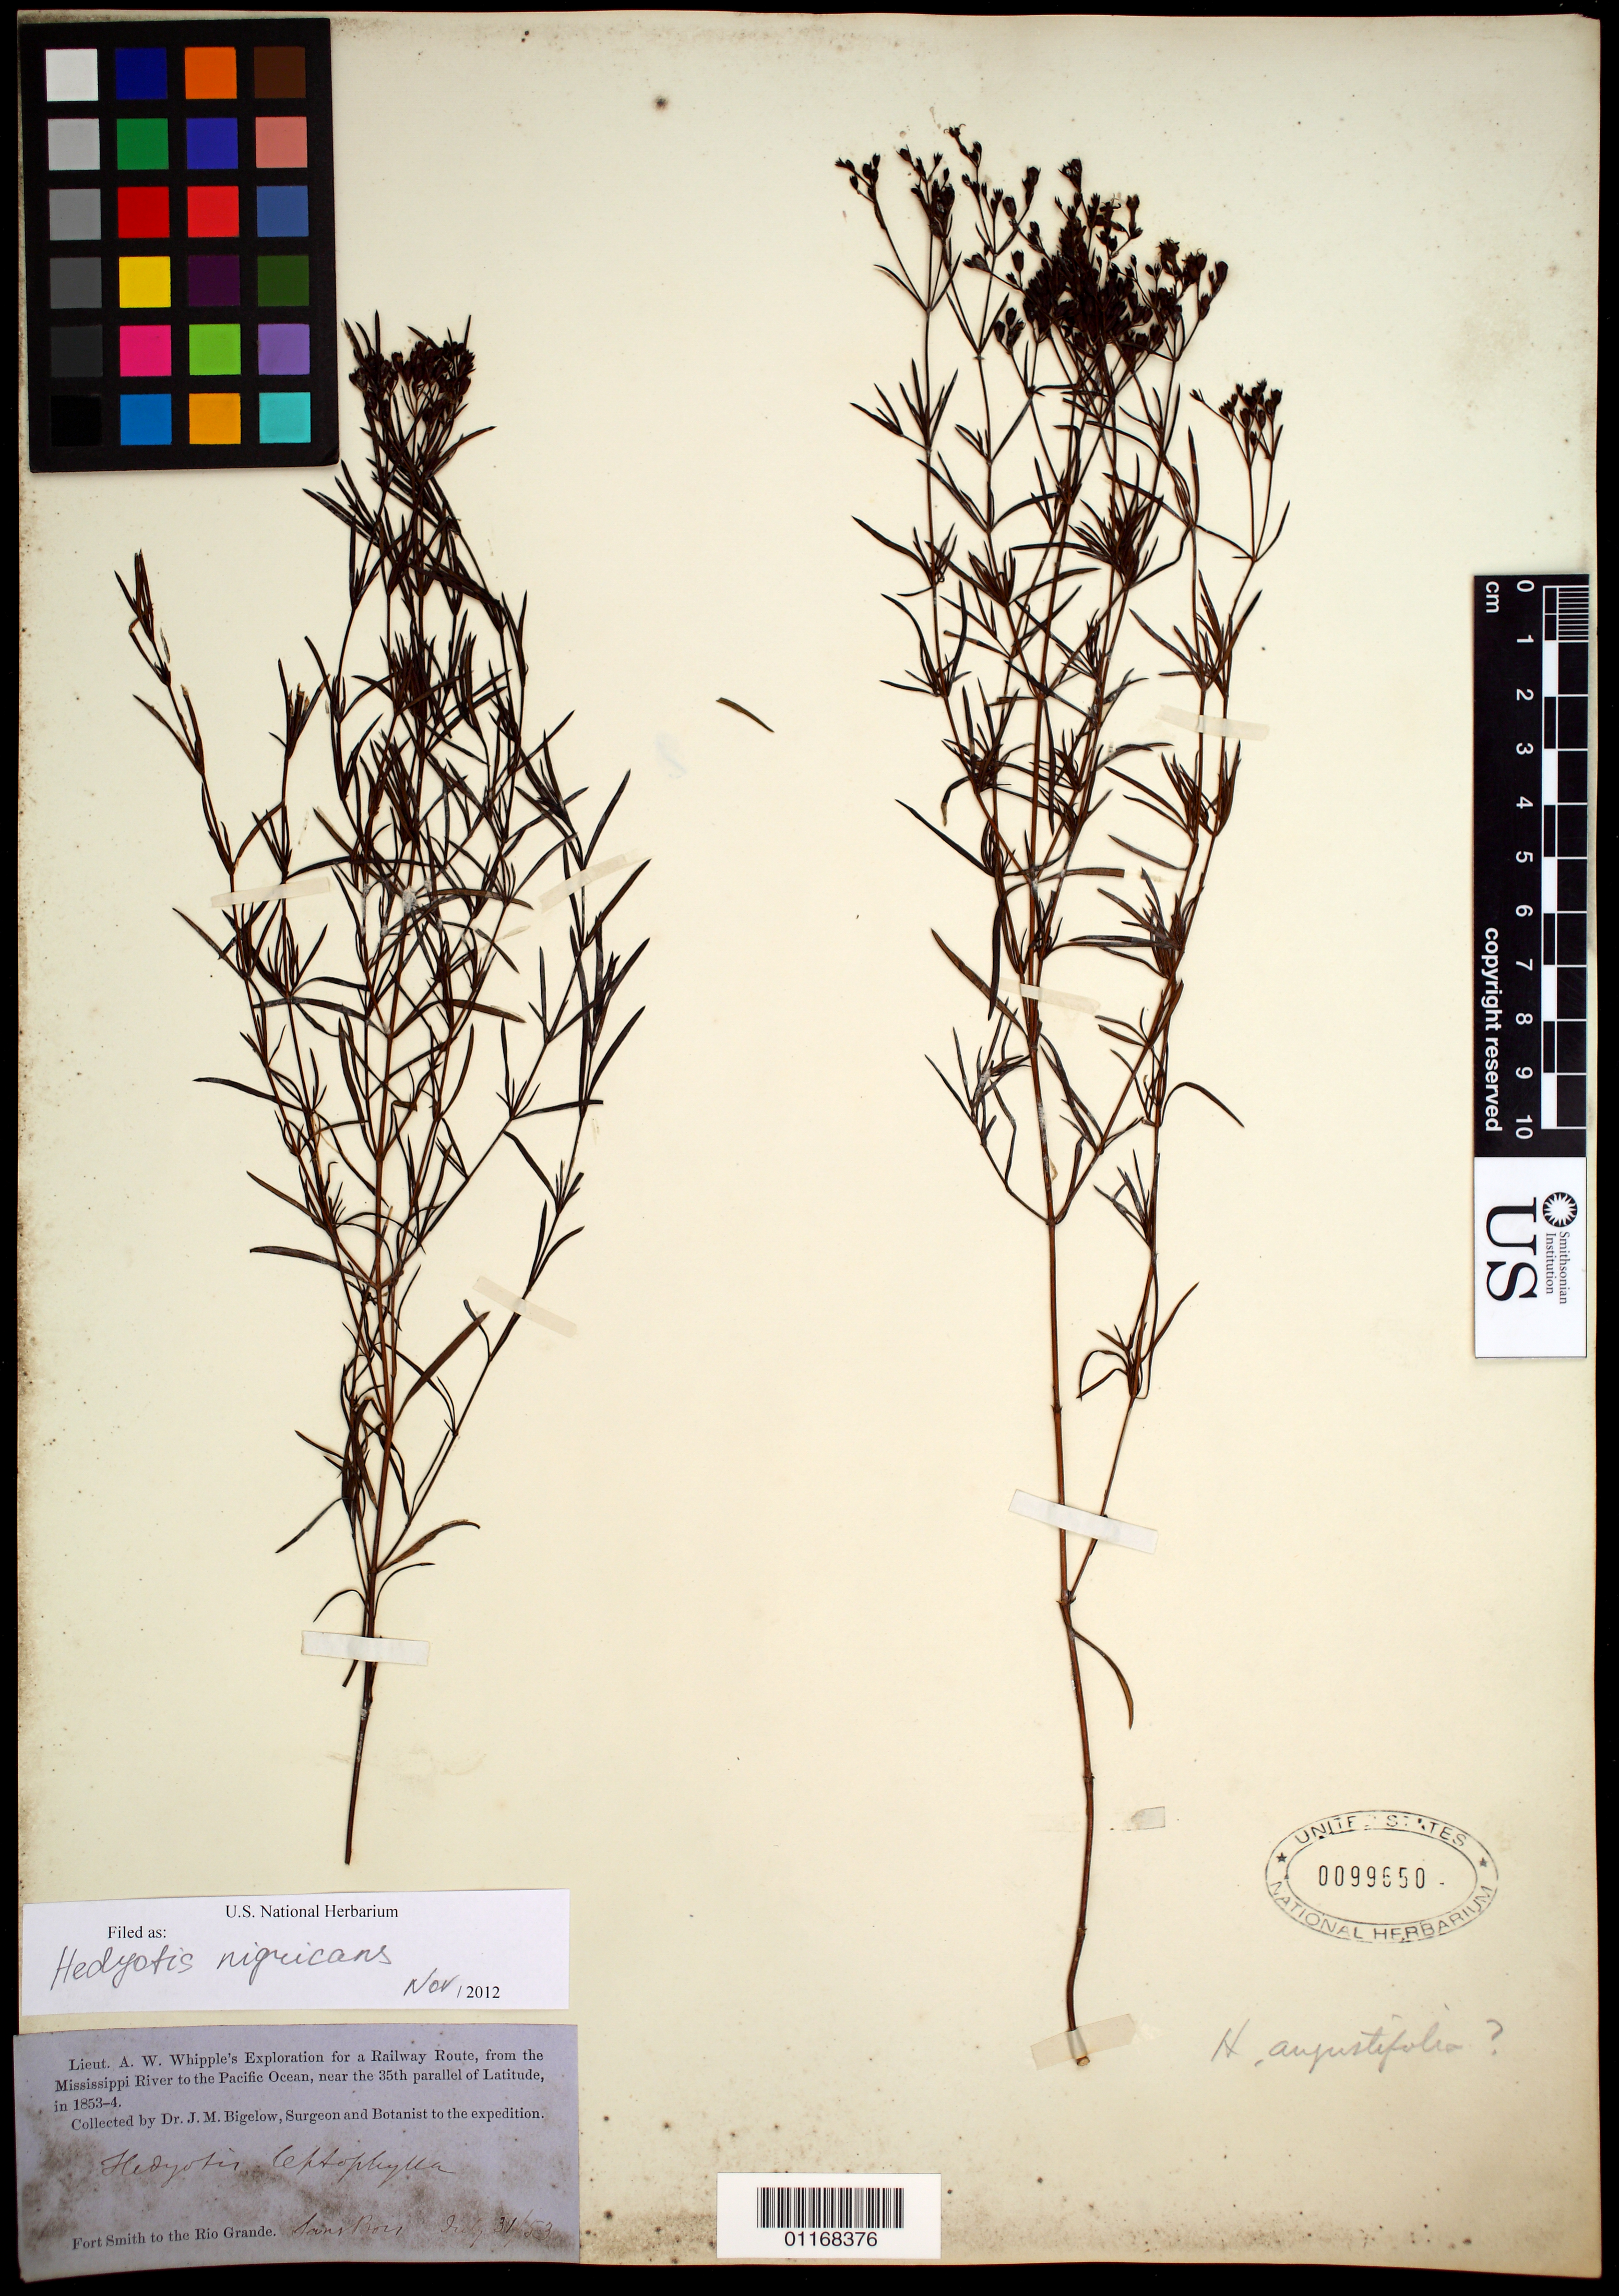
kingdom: Plantae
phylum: Tracheophyta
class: Magnoliopsida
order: Gentianales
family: Rubiaceae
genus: Hedyotis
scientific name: Hedyotis nigricans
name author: (Lam.) Fosberg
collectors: J. M. Bigelow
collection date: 1853-07-31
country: United States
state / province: Oklahoma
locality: San Bois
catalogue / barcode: US 99650